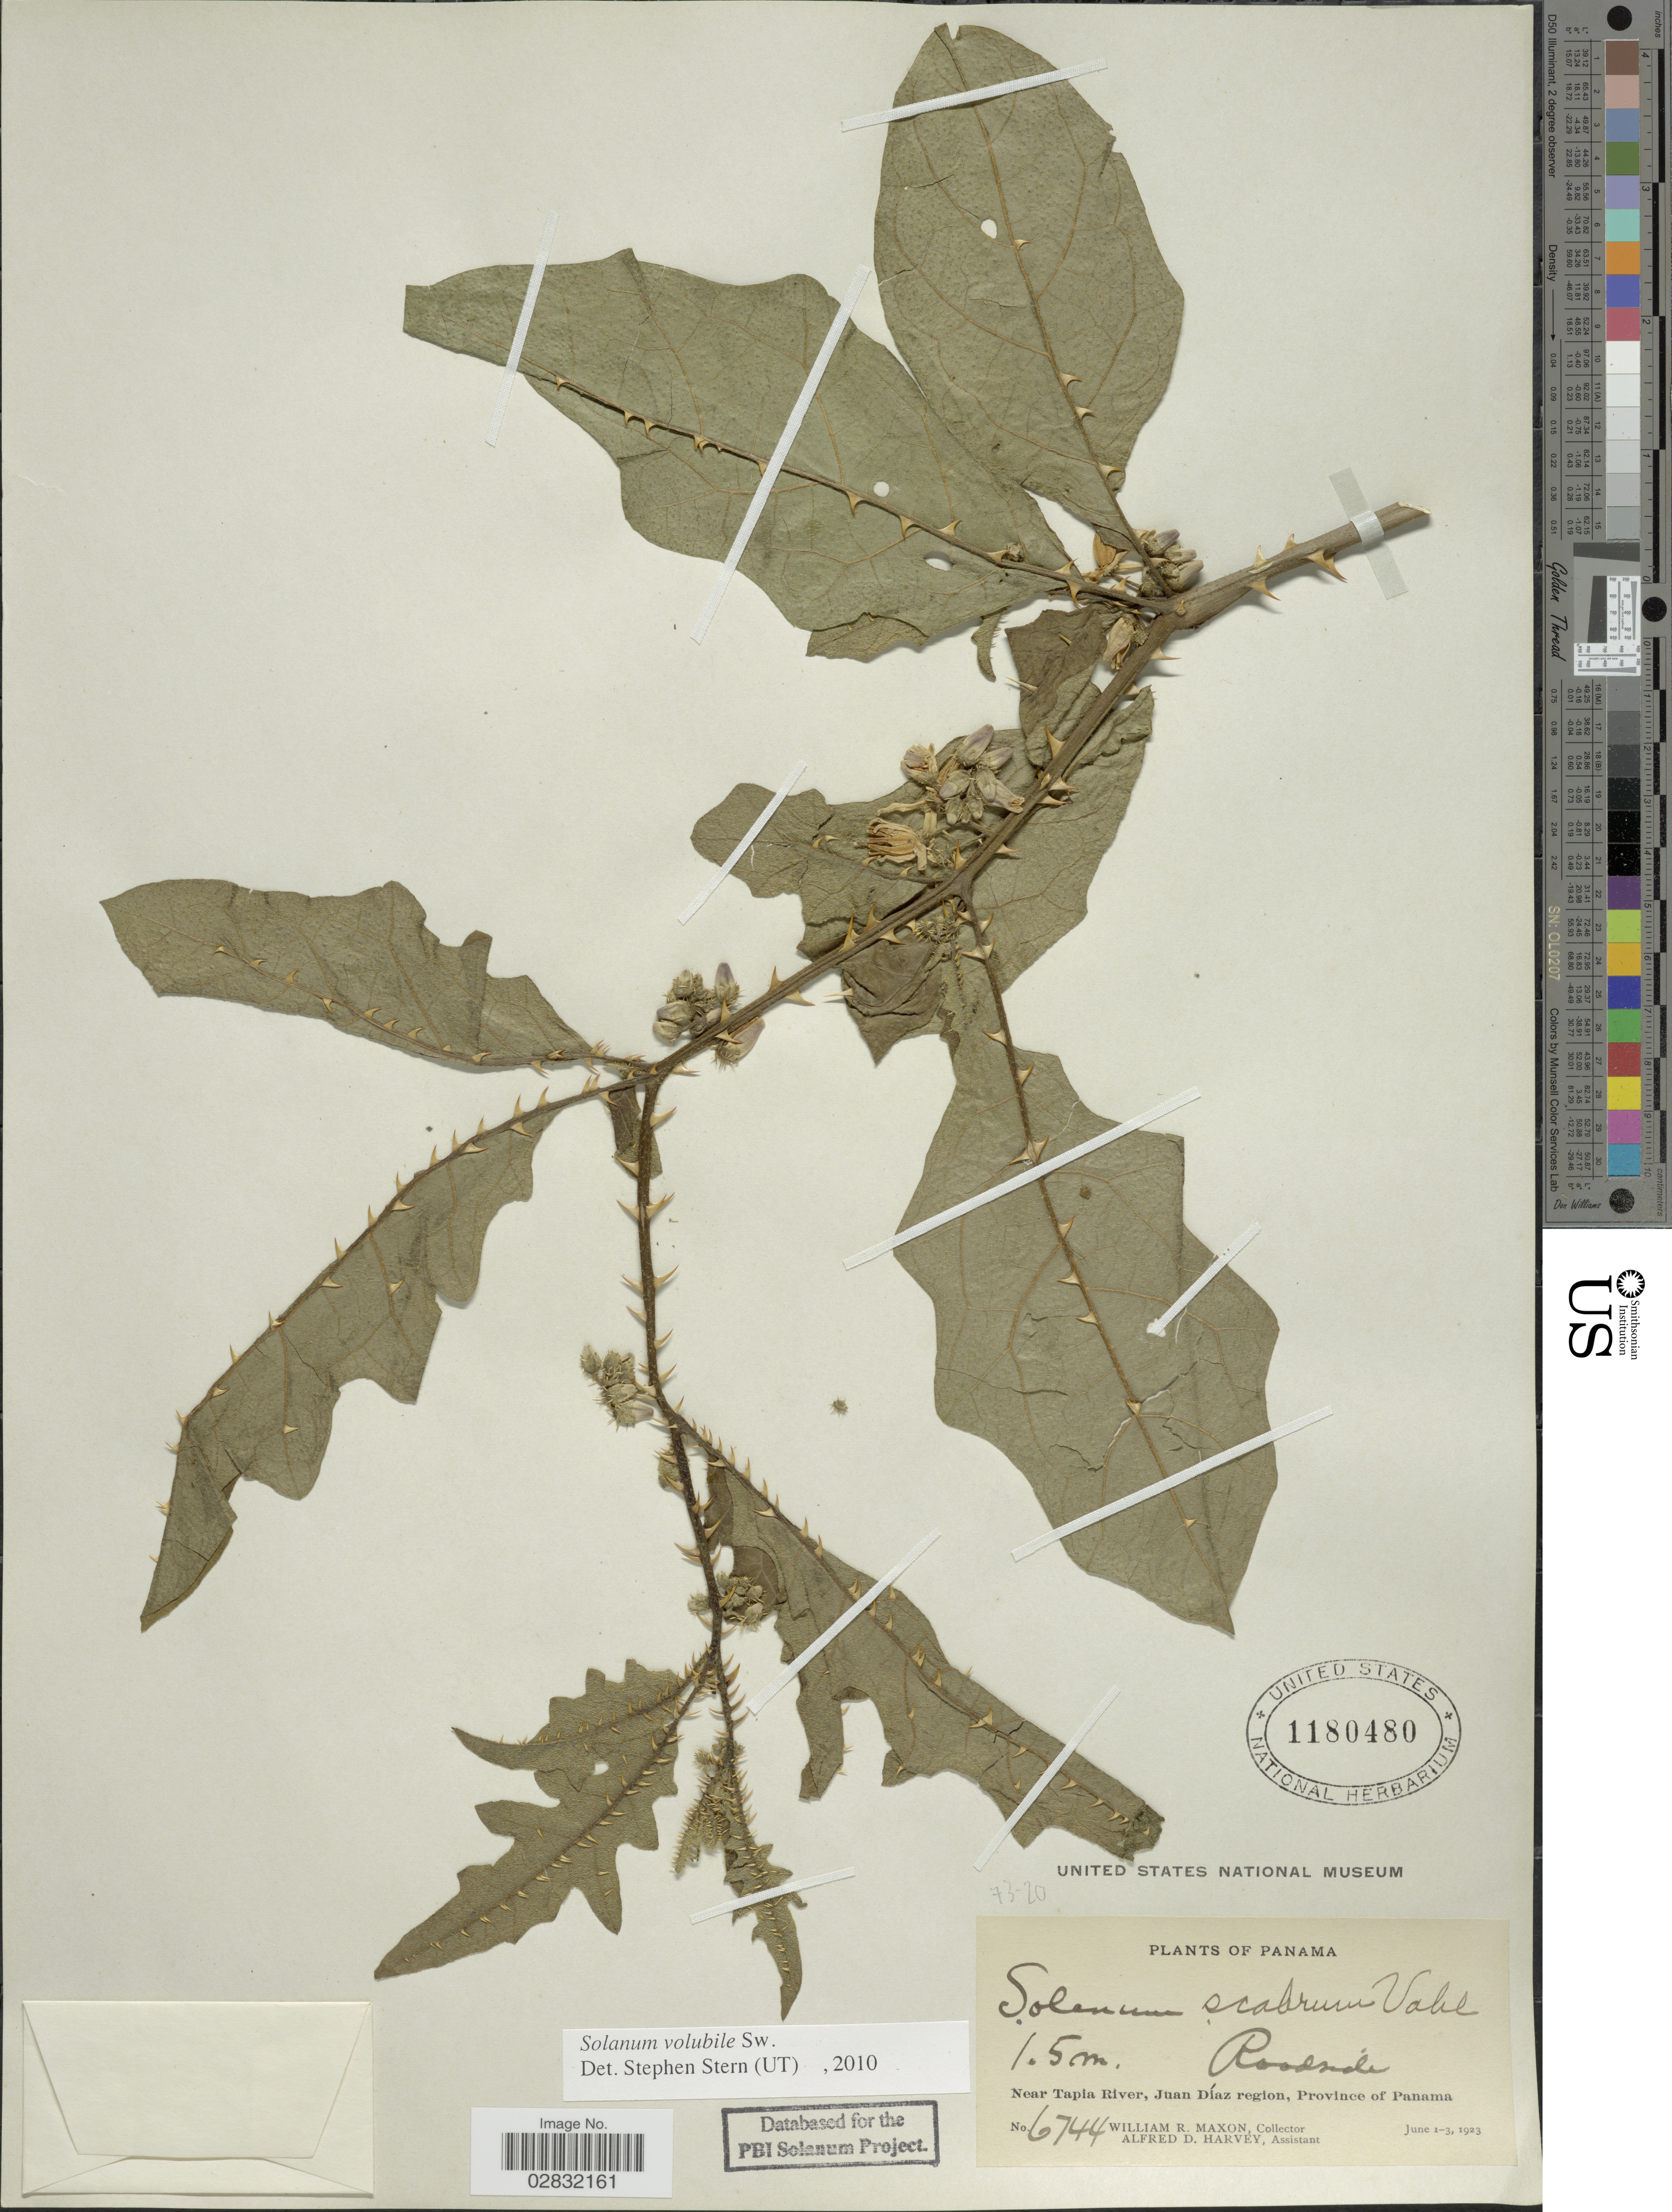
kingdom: Plantae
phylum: Tracheophyta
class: Magnoliopsida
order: Solanales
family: Solanaceae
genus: Solanum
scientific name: Solanum volubile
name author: Sw.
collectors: W. R. Maxon & A. D. Harvey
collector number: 6744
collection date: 1923-06-01/1923-06-03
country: Panama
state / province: Panamá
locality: Near Tapia River, Juan Díaz region, Province of Panama.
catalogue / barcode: US 1180480